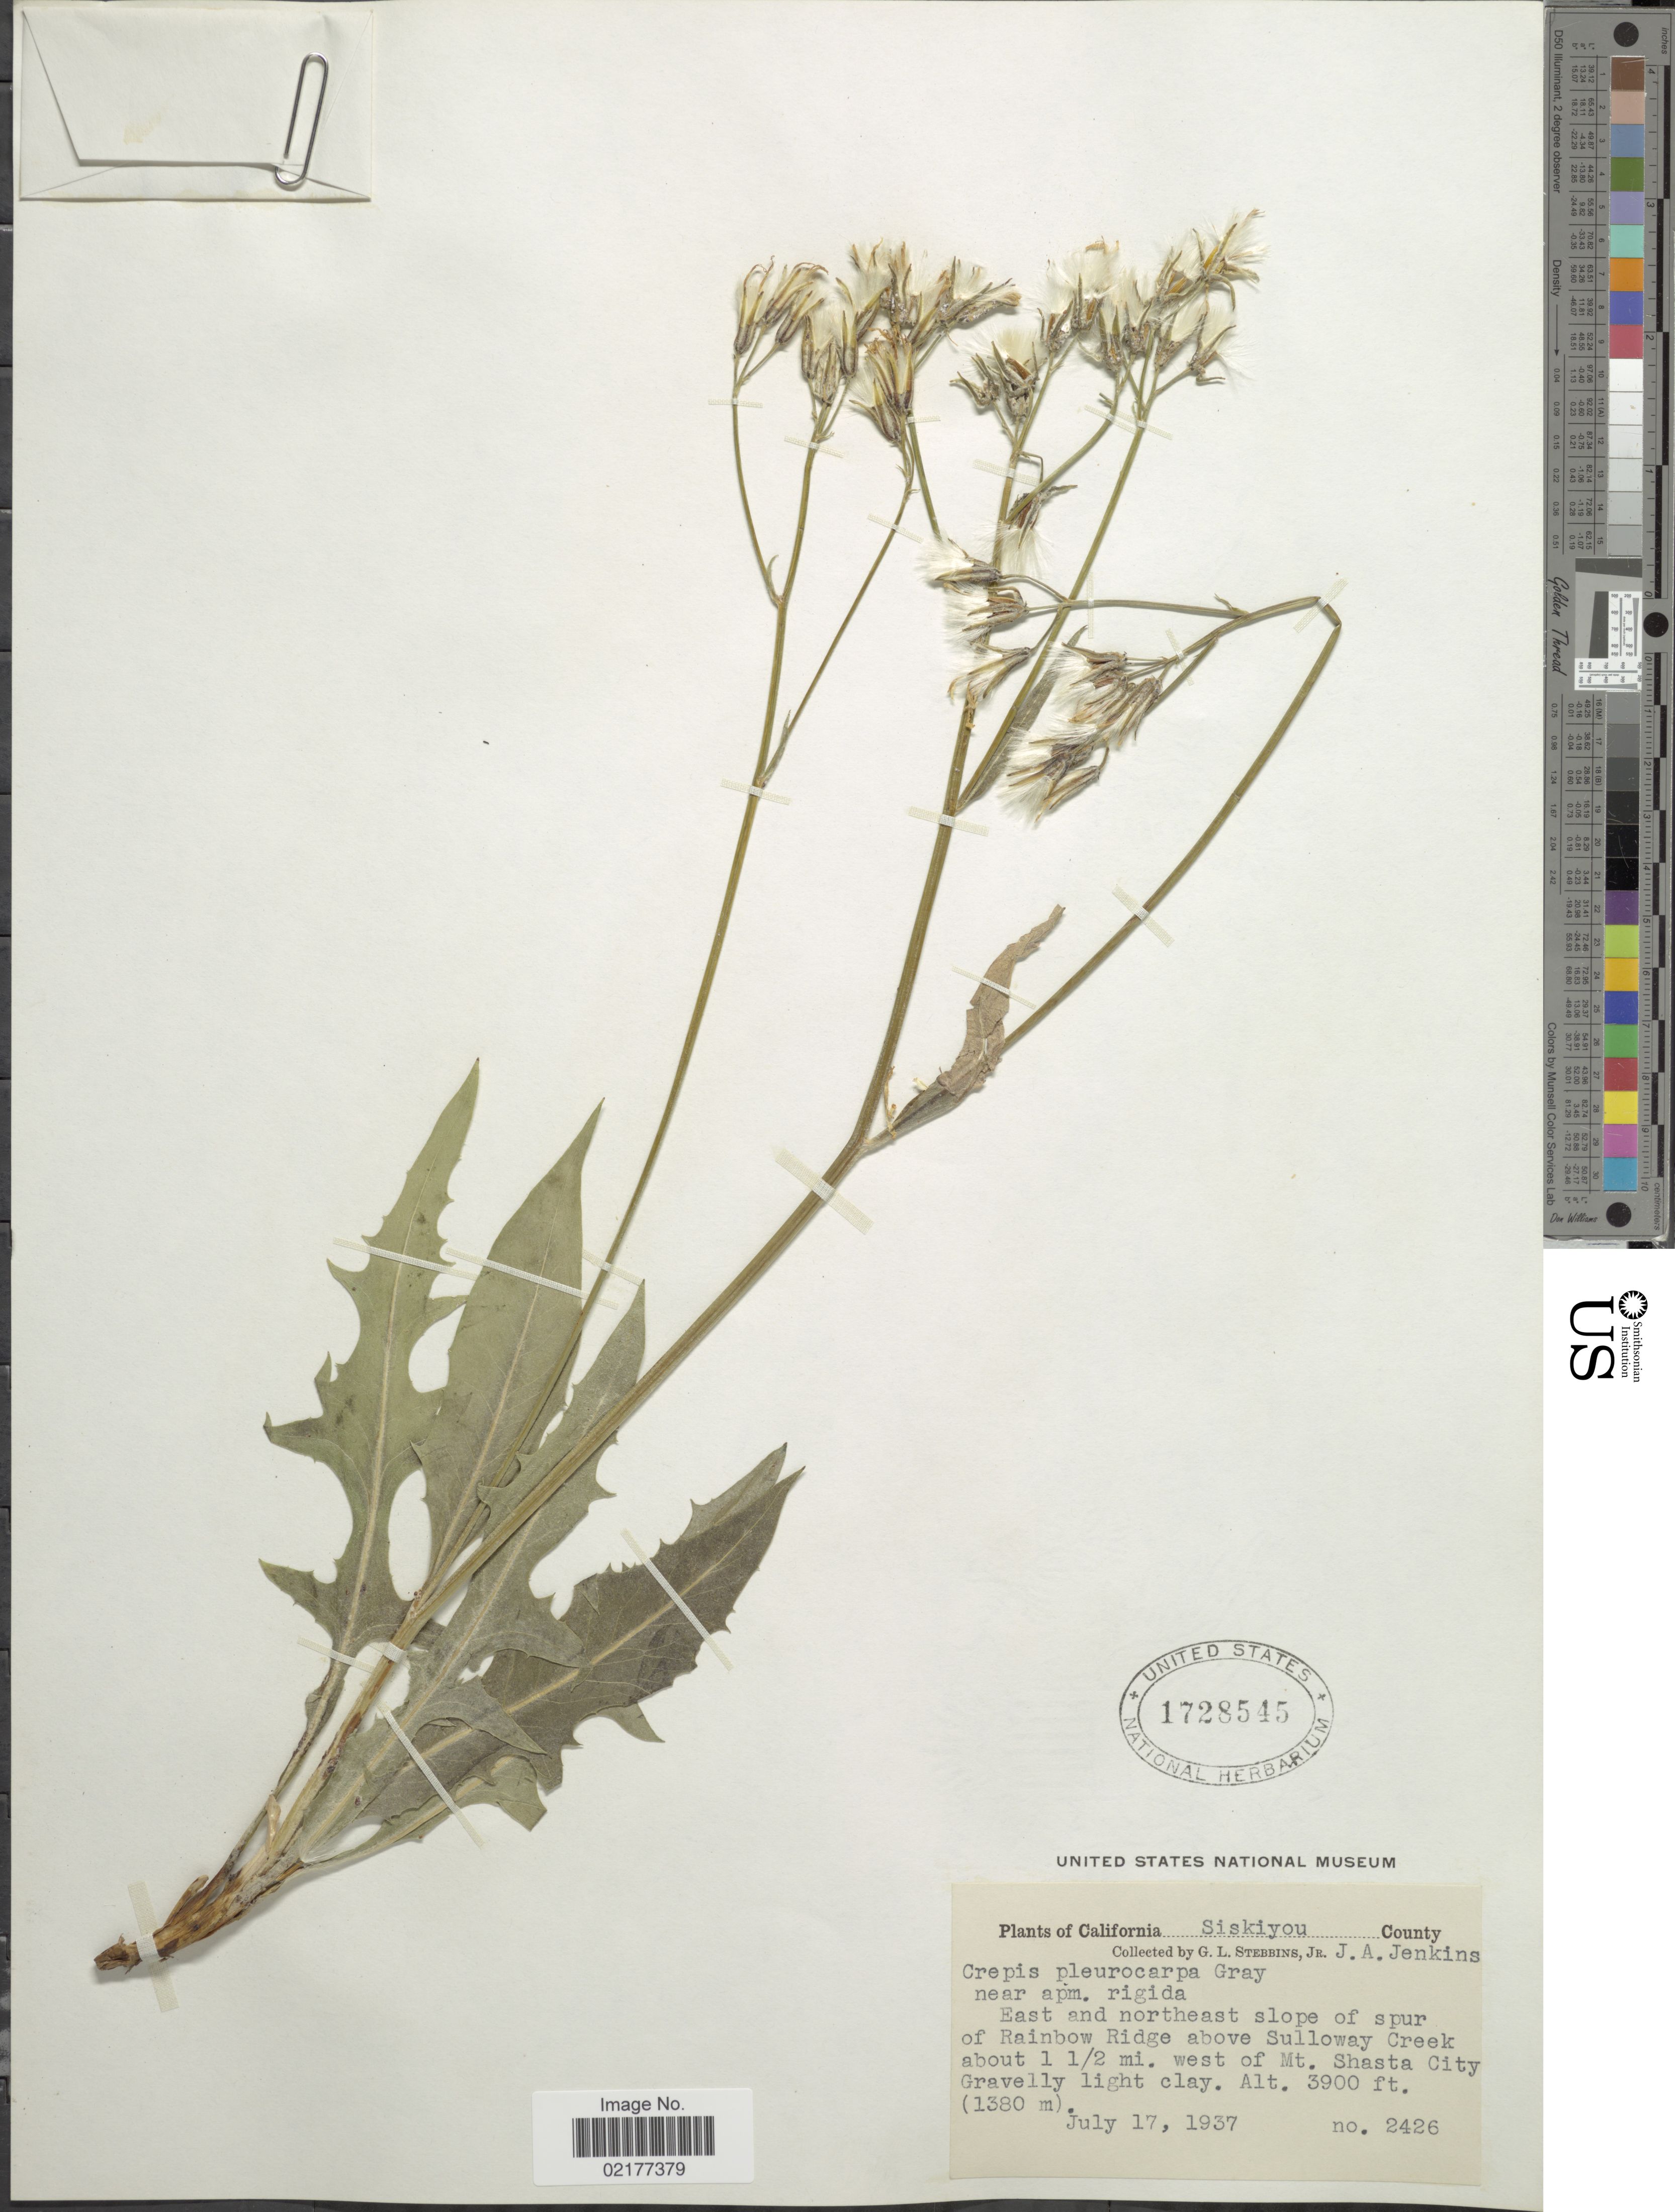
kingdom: Plantae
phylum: Tracheophyta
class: Magnoliopsida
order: Asterales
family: Asteraceae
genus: Crepis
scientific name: Crepis pleurocarpa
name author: A. Gray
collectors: G. L. Stebbins & J. Jenkins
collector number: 2426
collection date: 1937-07-17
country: United States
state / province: California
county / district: Siskiyou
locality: Siskiyou County, East and northeast slope of spur of Rainbow Ridge above Sulloway Creek about 1½ mi. west of Mt. Shasta City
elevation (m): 1189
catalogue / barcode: US 1728545